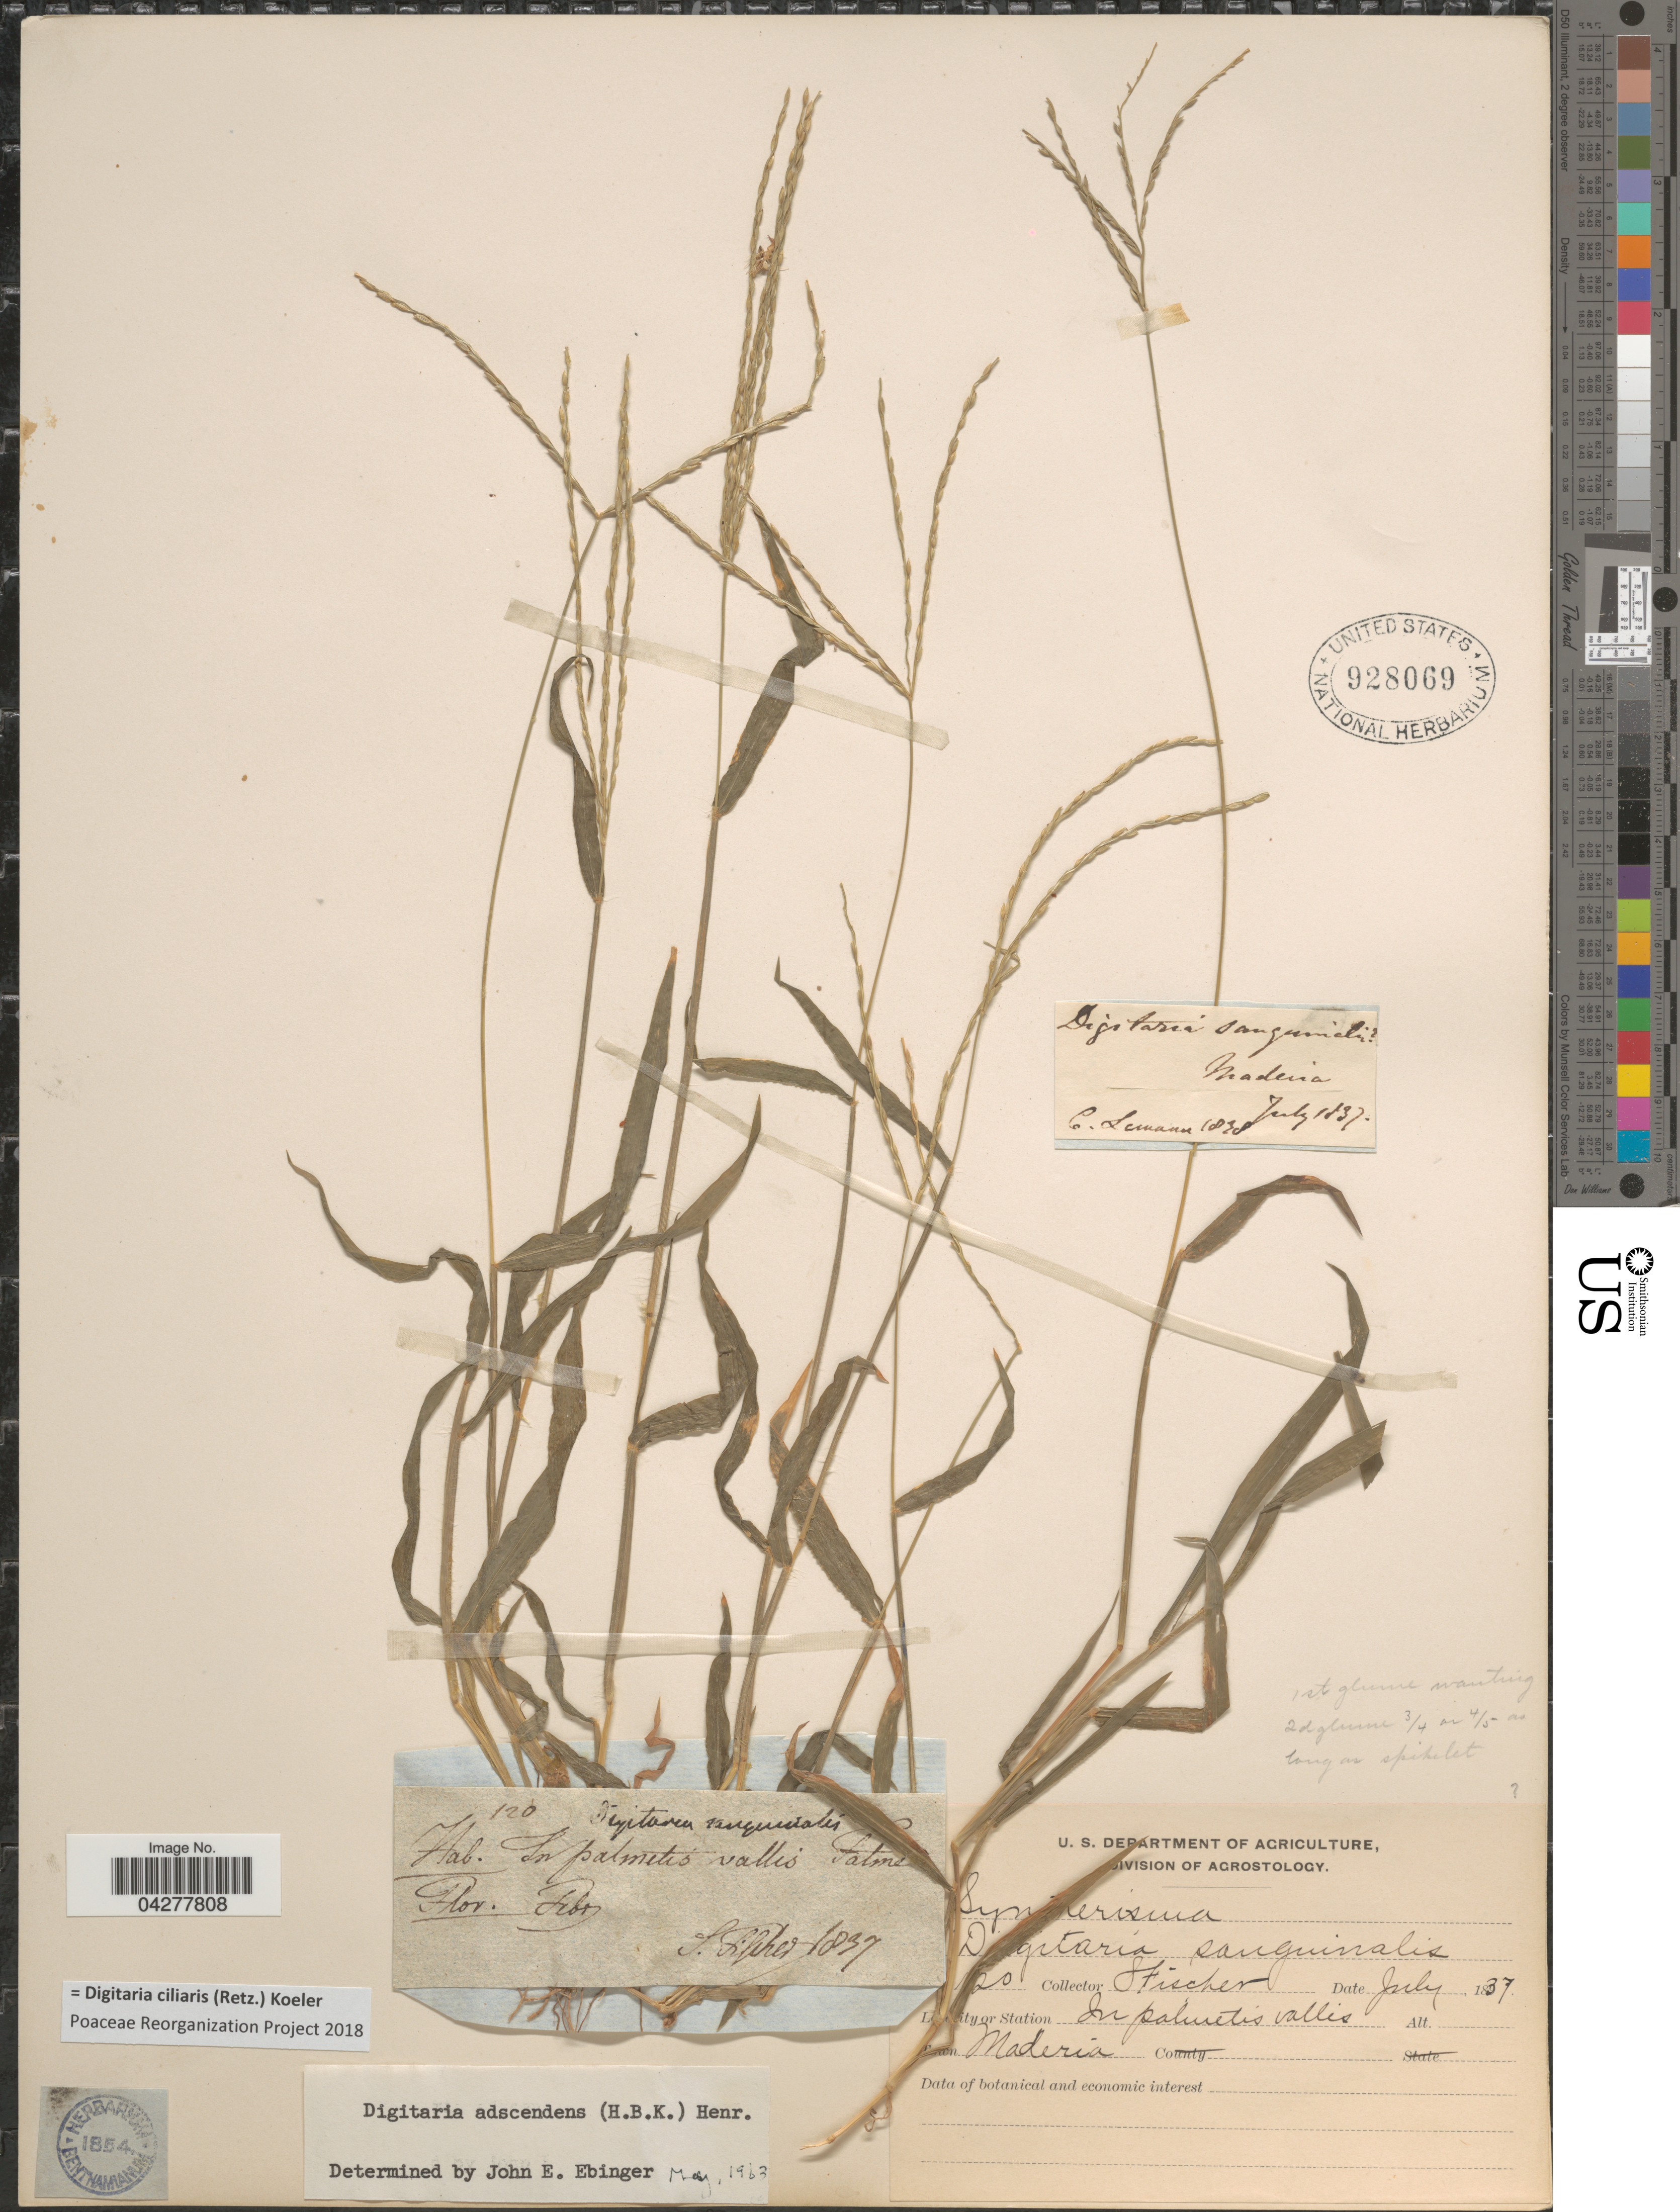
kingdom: Plantae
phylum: Tracheophyta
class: Liliopsida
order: Poales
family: Poaceae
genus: Digitaria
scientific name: Digitaria ciliaris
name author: (Retz.) Koeler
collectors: S. Fischer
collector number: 120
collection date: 1837-07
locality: In palmetis vallis. Maderia.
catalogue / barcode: US 928069